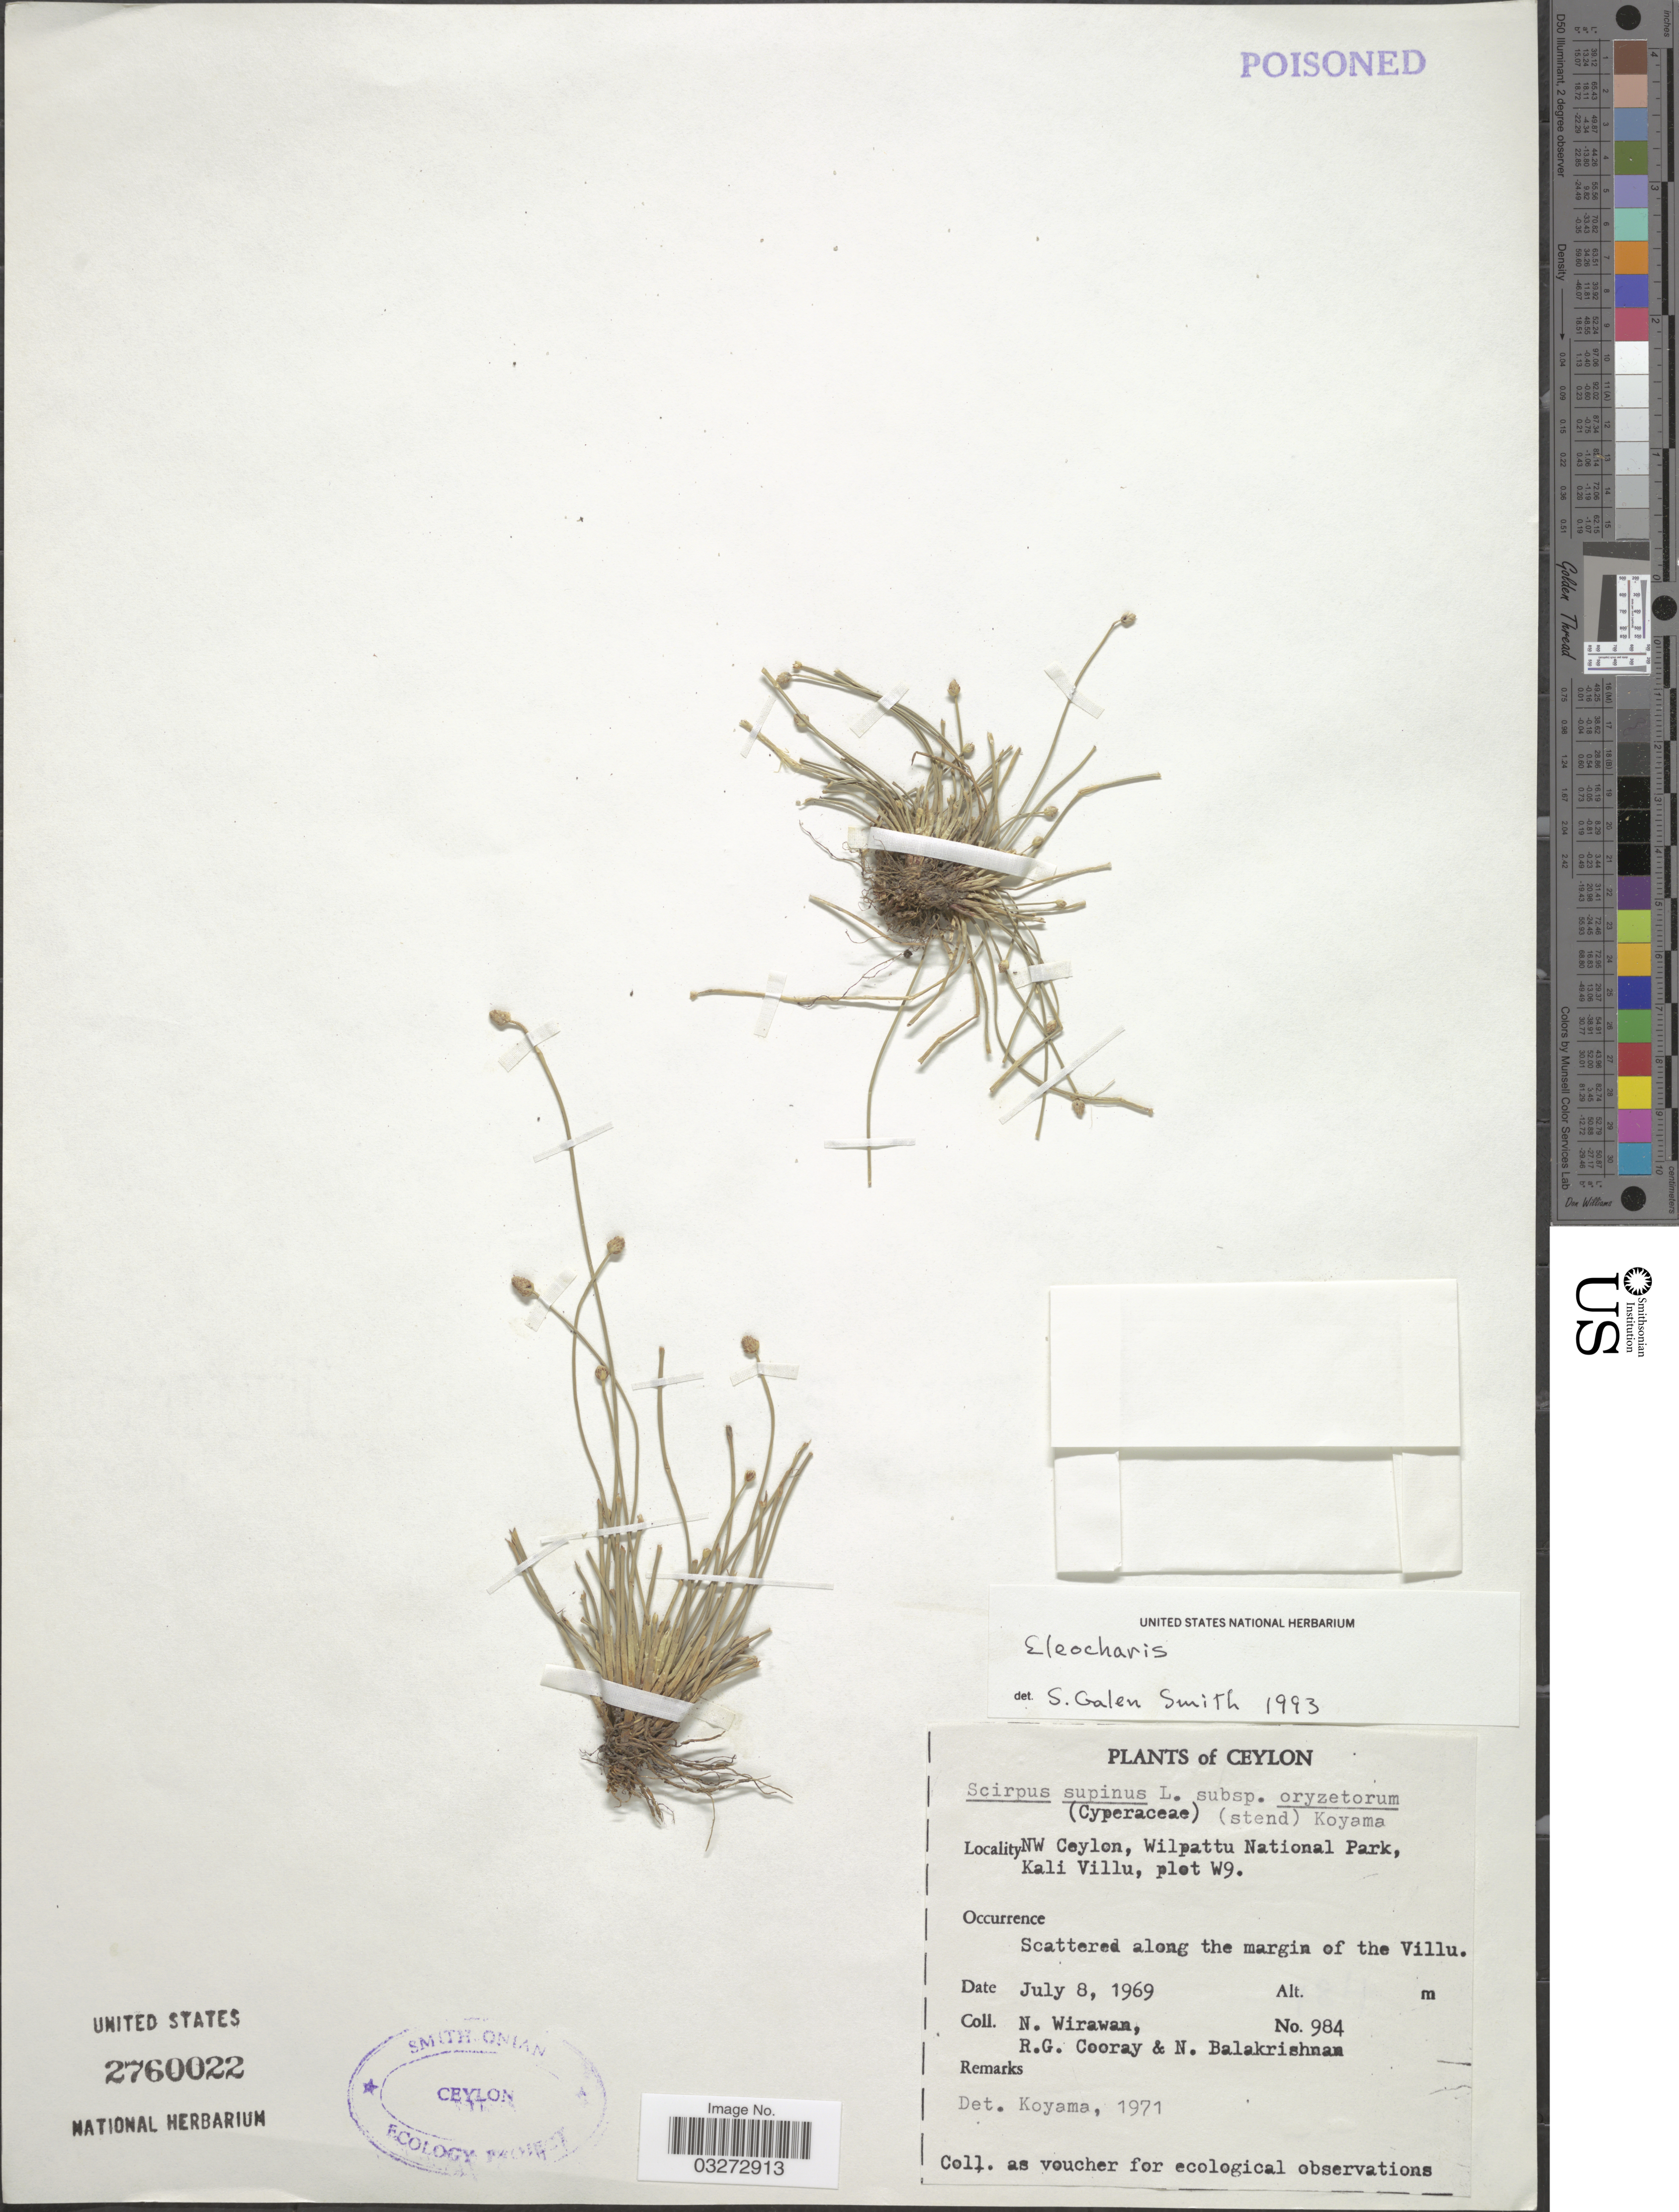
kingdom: Plantae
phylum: Tracheophyta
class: Liliopsida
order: Poales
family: Cyperaceae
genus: Eleocharis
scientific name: Eleocharis geniculata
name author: (L.) Roem. & Schult.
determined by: Strong, Mark T., (BOT), Smithsonian Institution - National Museum of Natural History (UNITED STATES)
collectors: N. Wirawan, R. Cooray & N. Balakrishnan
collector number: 984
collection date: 1969-07-08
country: Sri Lanka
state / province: North Western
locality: Ceylon. NW Ceylon, Wilpattu National Park, Kali Villu, plot W9. Along the margin of the Villu.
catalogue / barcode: US 2760022